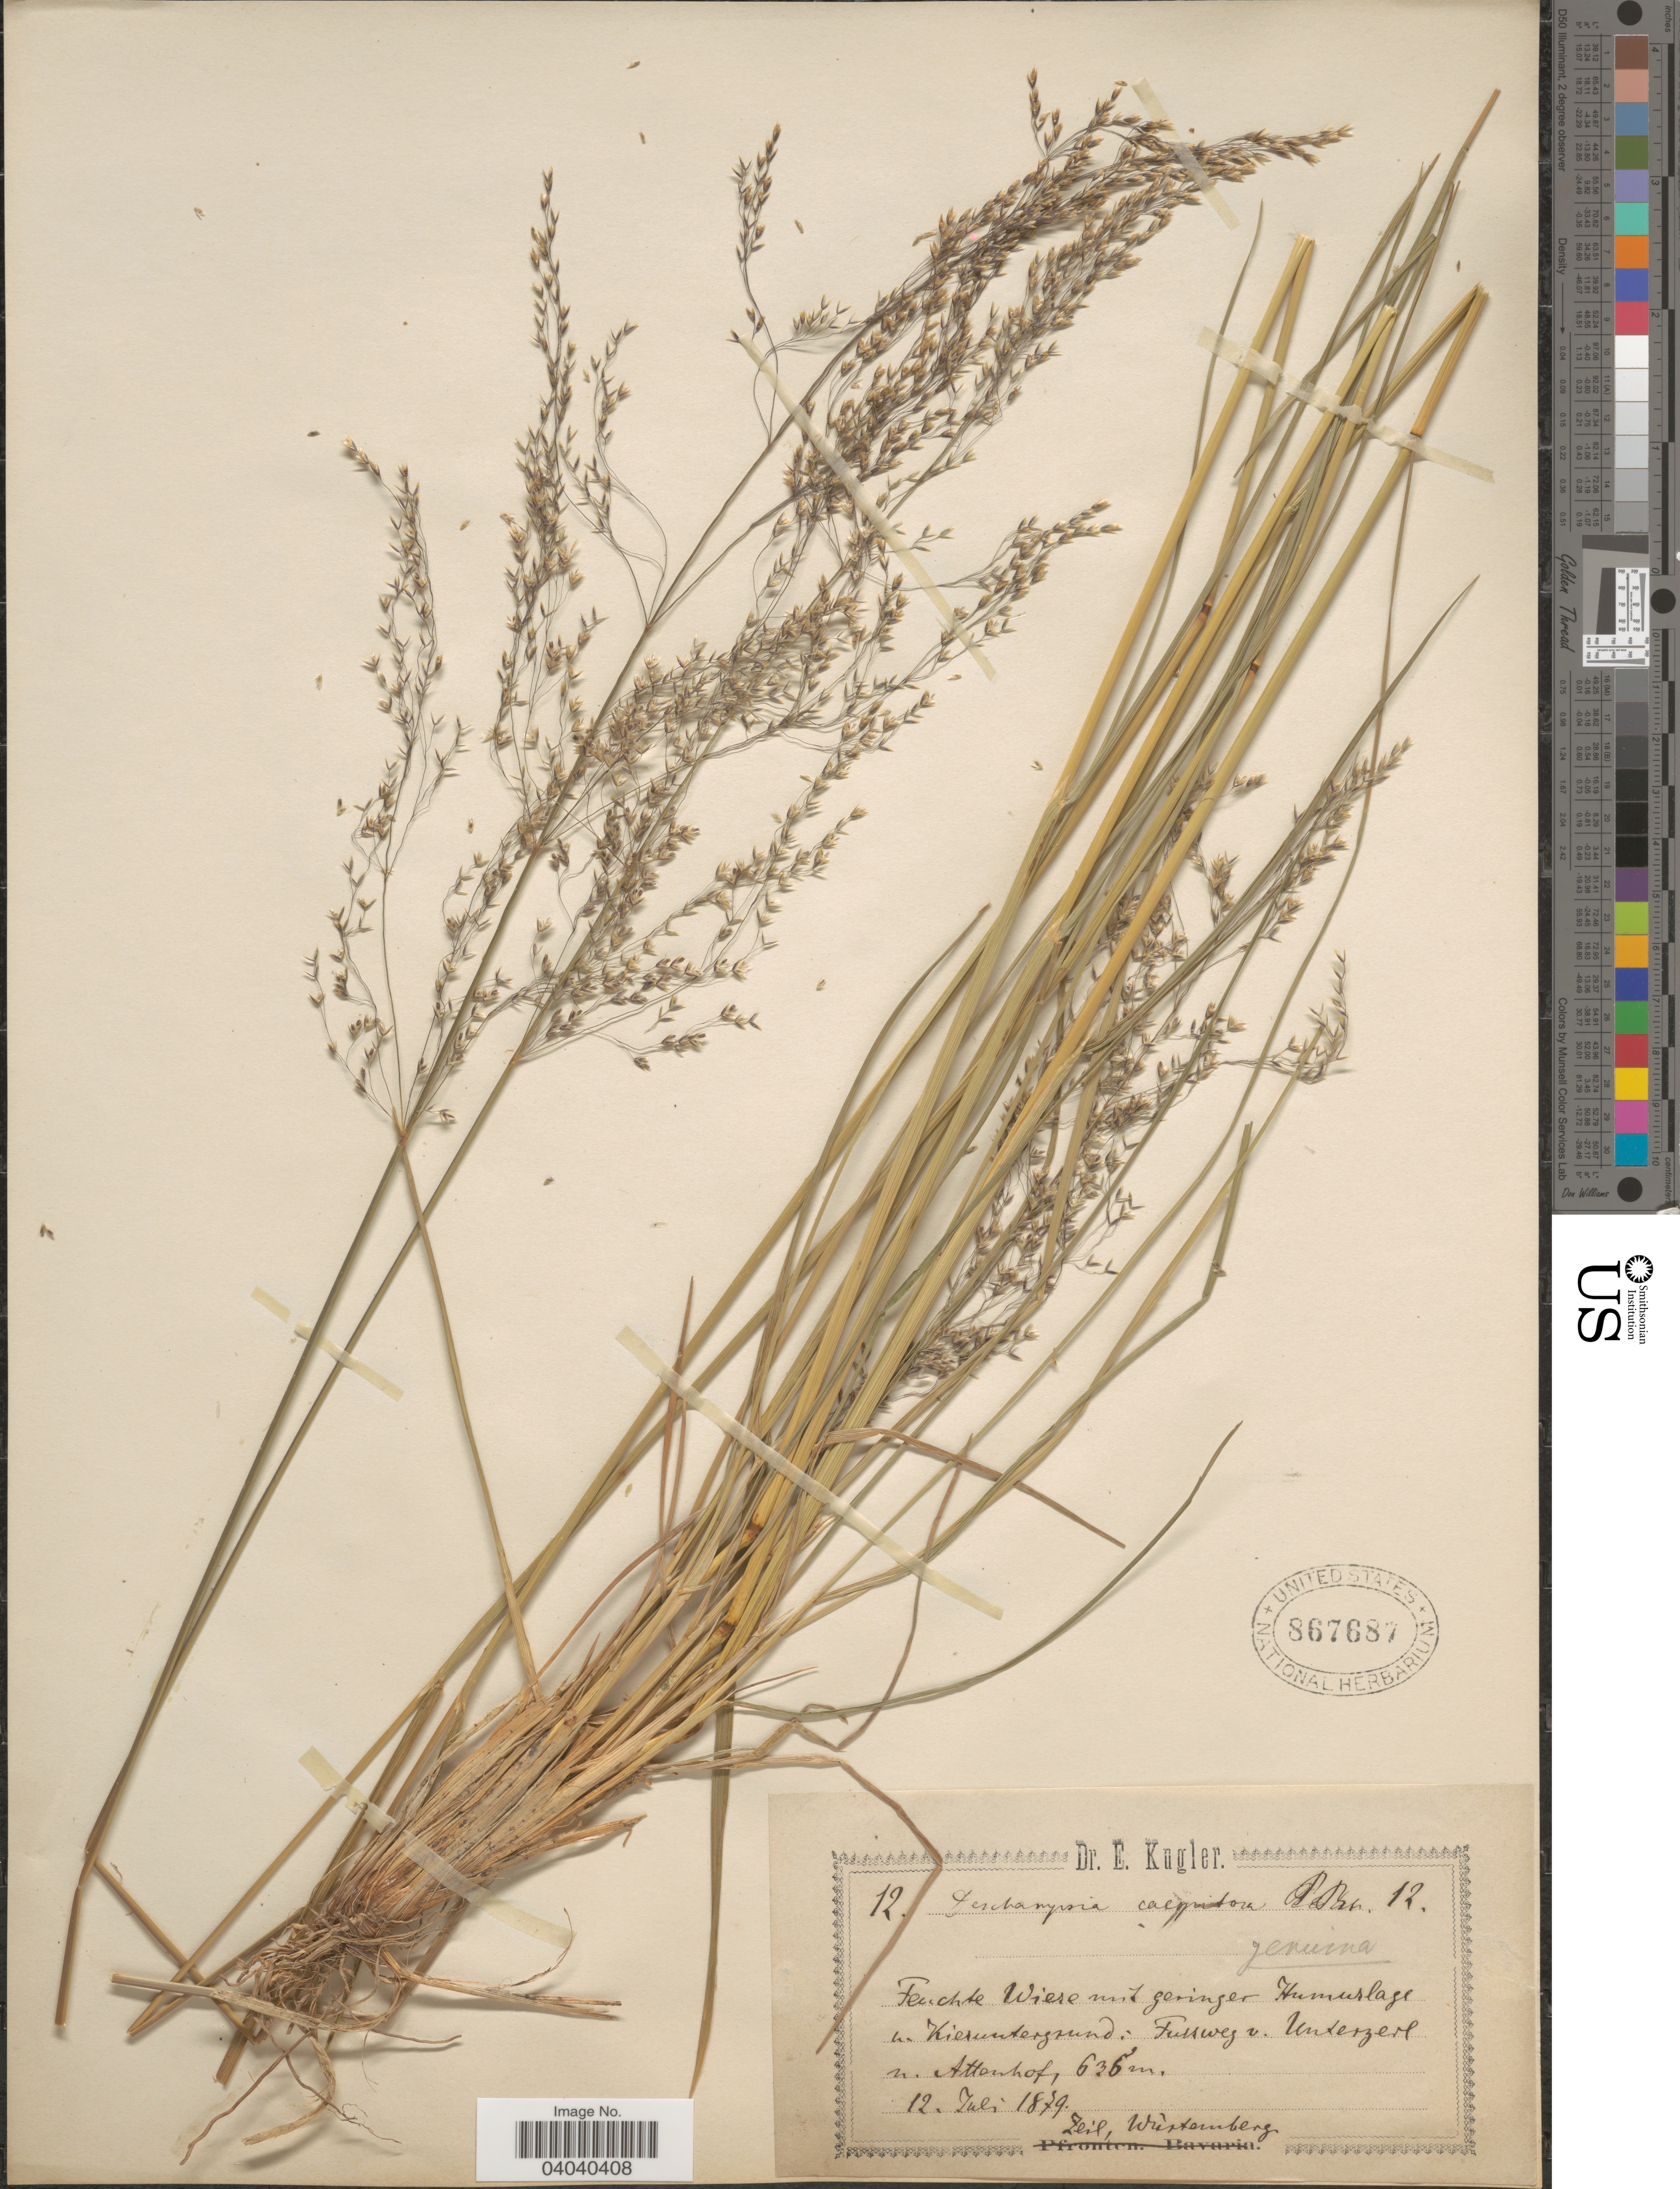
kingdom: Plantae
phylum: Tracheophyta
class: Liliopsida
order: Poales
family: Poaceae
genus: Deschampsia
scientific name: Deschampsia cespitosa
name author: (L.) P. Beauv.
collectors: E. Kugler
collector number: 12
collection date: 1879-07-12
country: Germany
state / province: Baden-Württemberg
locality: Feuchte Wiese mit geringer Humuslage in Kieruntergsund: Fullsweg v. Unterzeil n. Attenhof. Zeil, Wurtemberg.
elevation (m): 636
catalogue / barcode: US 867687